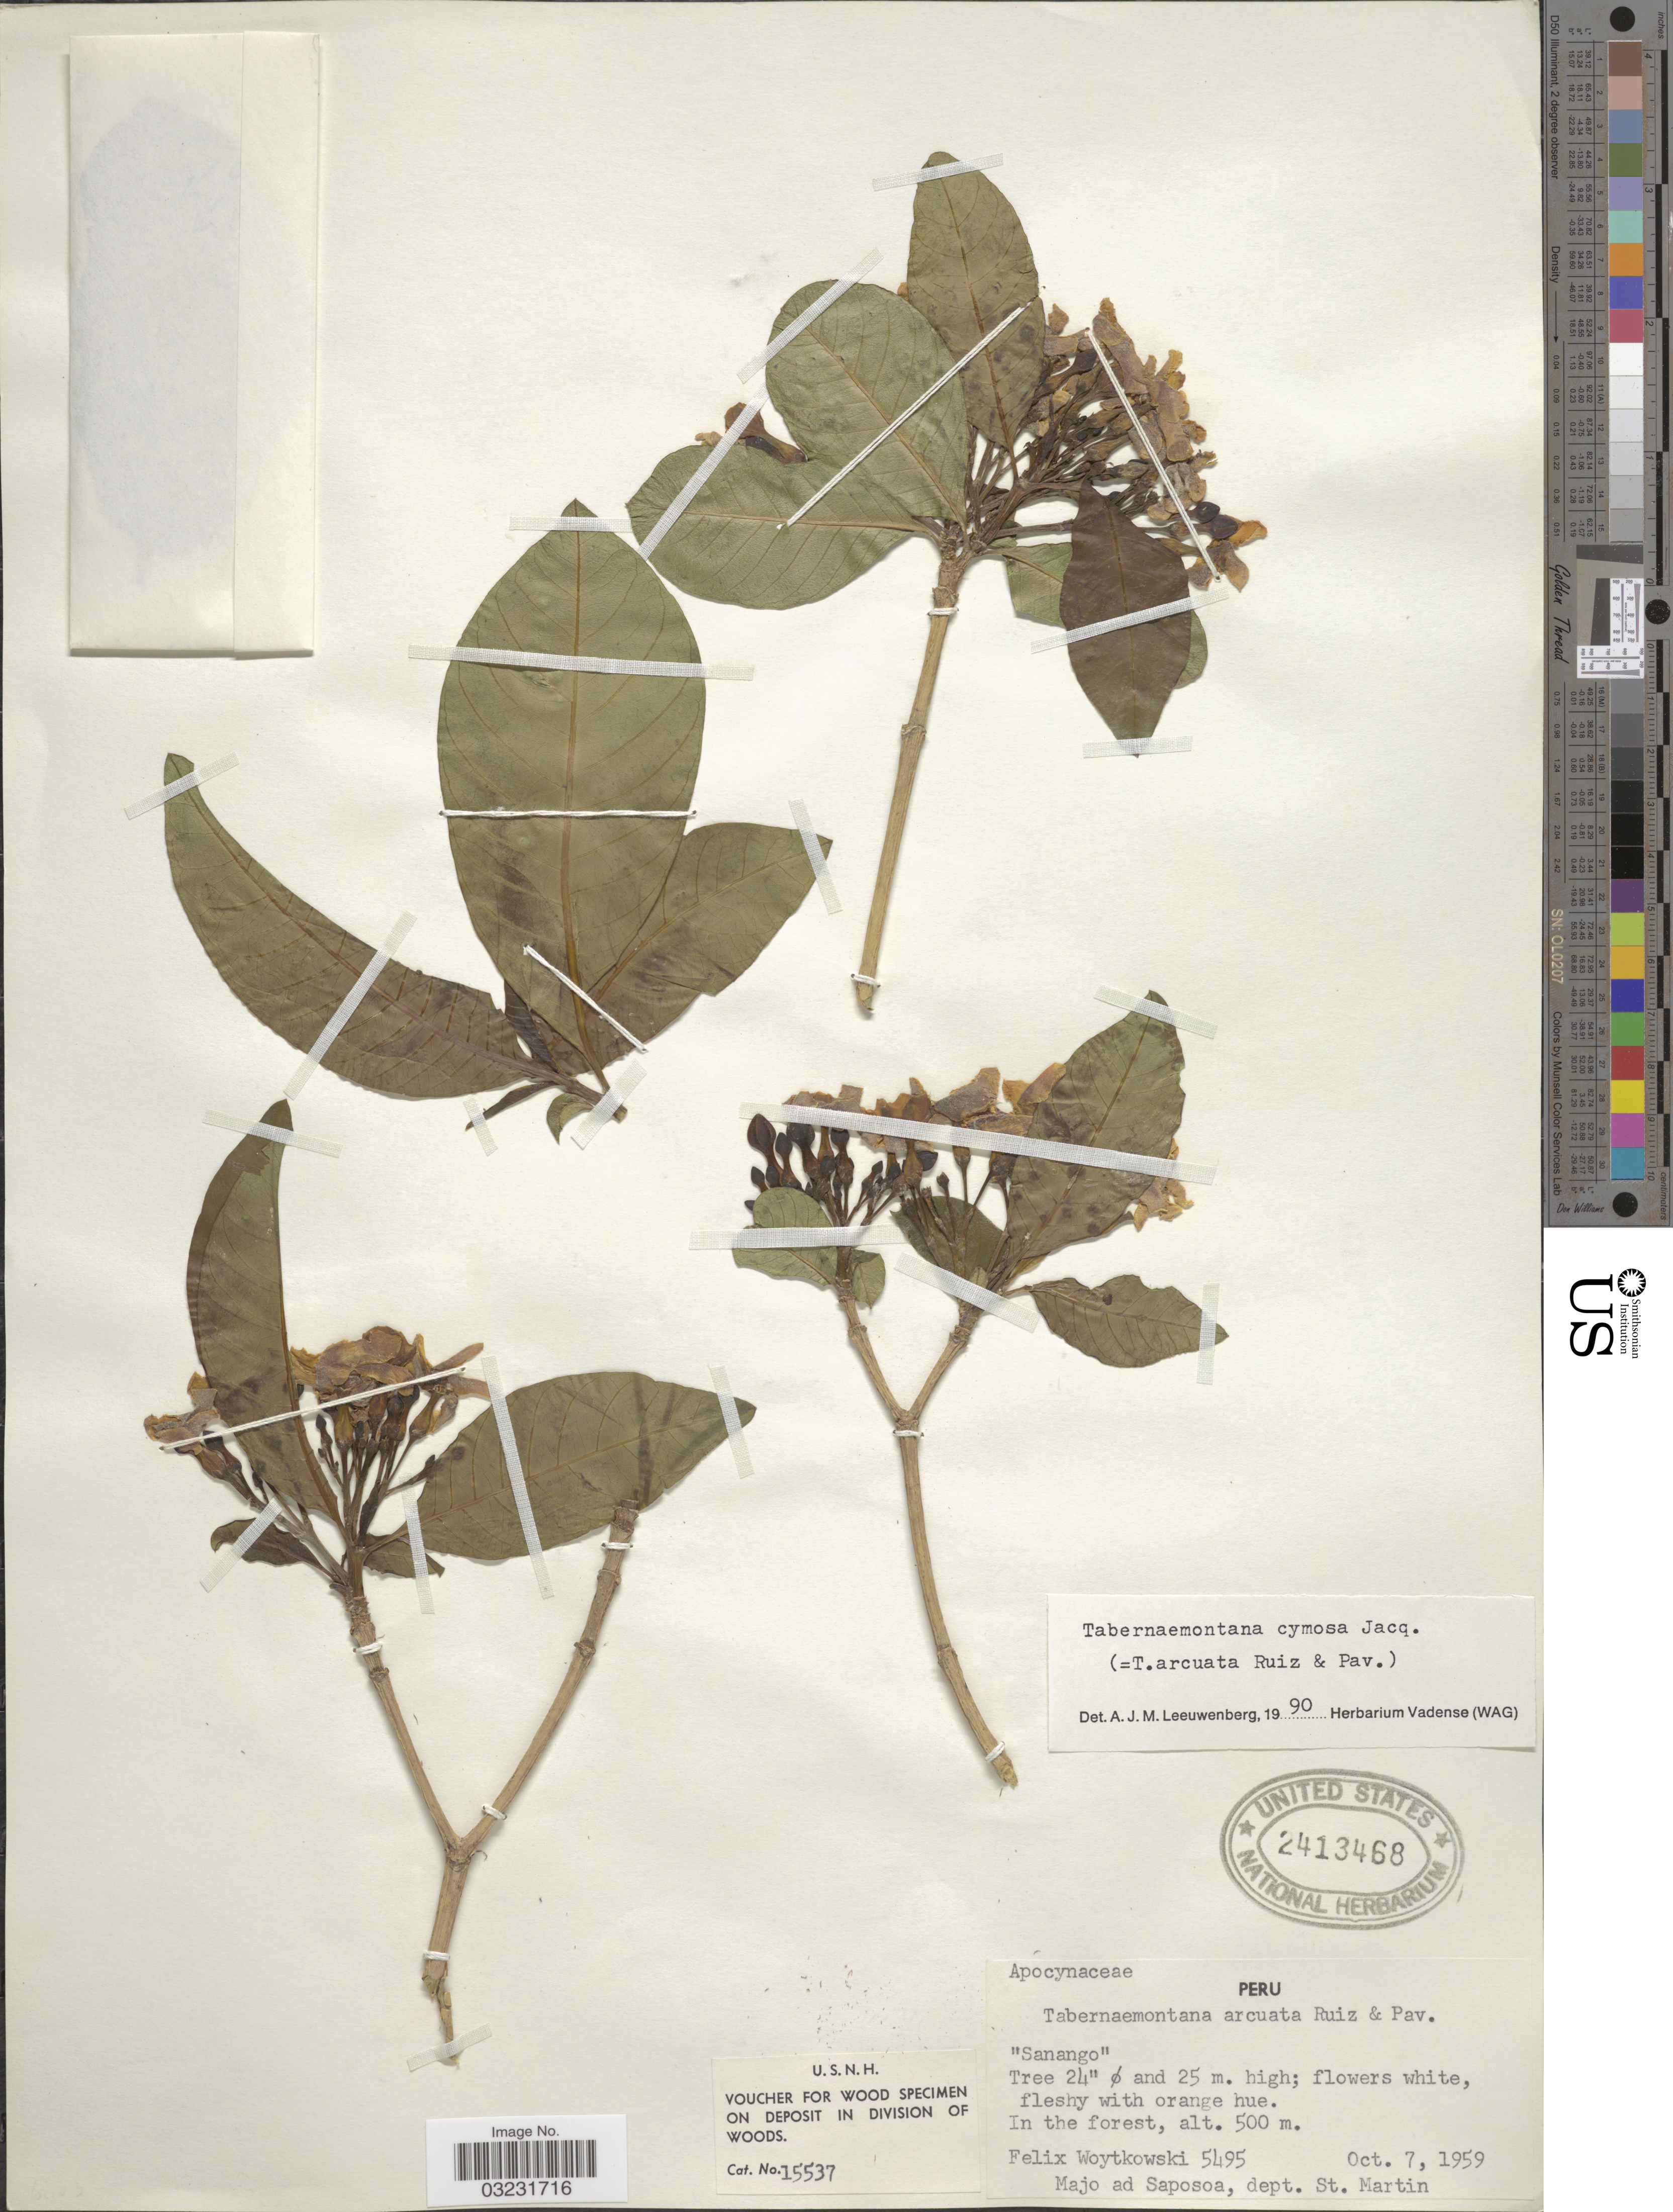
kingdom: Plantae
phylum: Tracheophyta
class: Magnoliopsida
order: Gentianales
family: Apocynaceae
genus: Tabernaemontana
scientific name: Tabernaemontana cymosa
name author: Jacq.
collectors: F. Woytkowski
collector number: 5495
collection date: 1959-10-07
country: Peru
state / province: San Martín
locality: Majo ad Saposoa, dept. St. Martin.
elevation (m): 500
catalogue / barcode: US 2413468